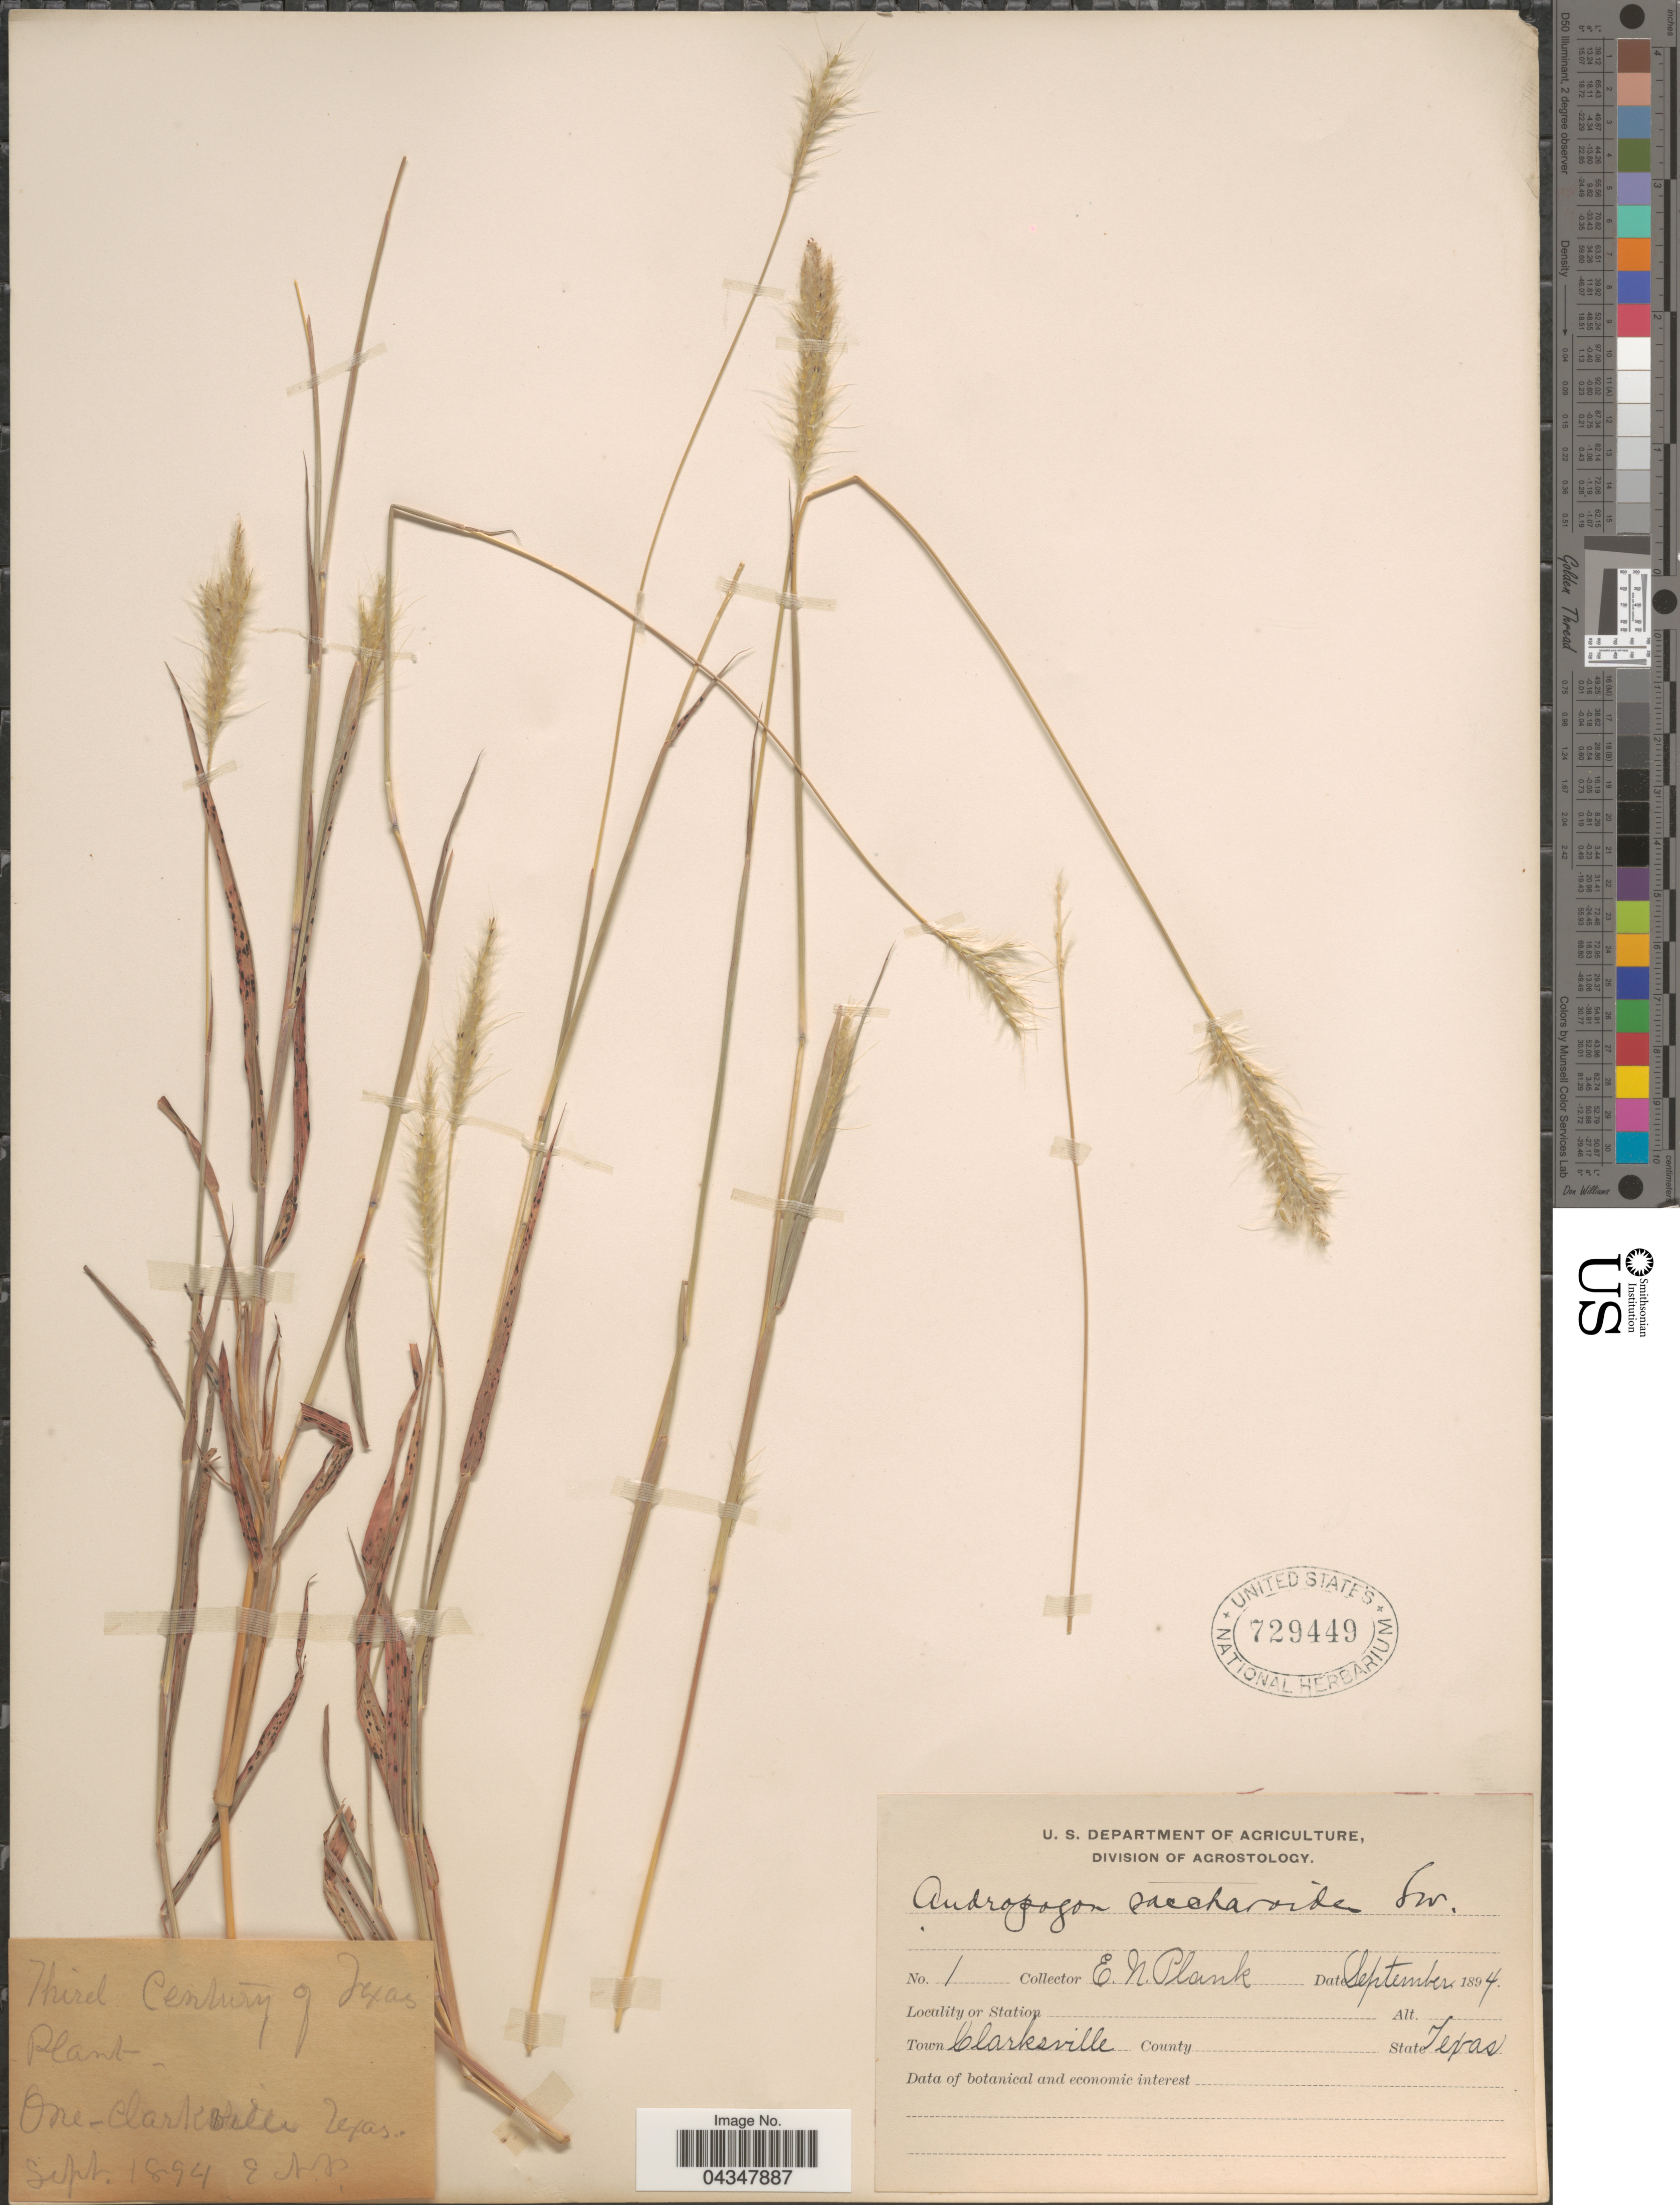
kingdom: Plantae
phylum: Tracheophyta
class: Liliopsida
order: Poales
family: Poaceae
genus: Bothriochloa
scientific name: Bothriochloa saccharoides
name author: (Sw.) Rydb.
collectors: E. Plank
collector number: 1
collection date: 1894-09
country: United States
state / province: Texas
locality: Town Clarksville.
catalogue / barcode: US 729449